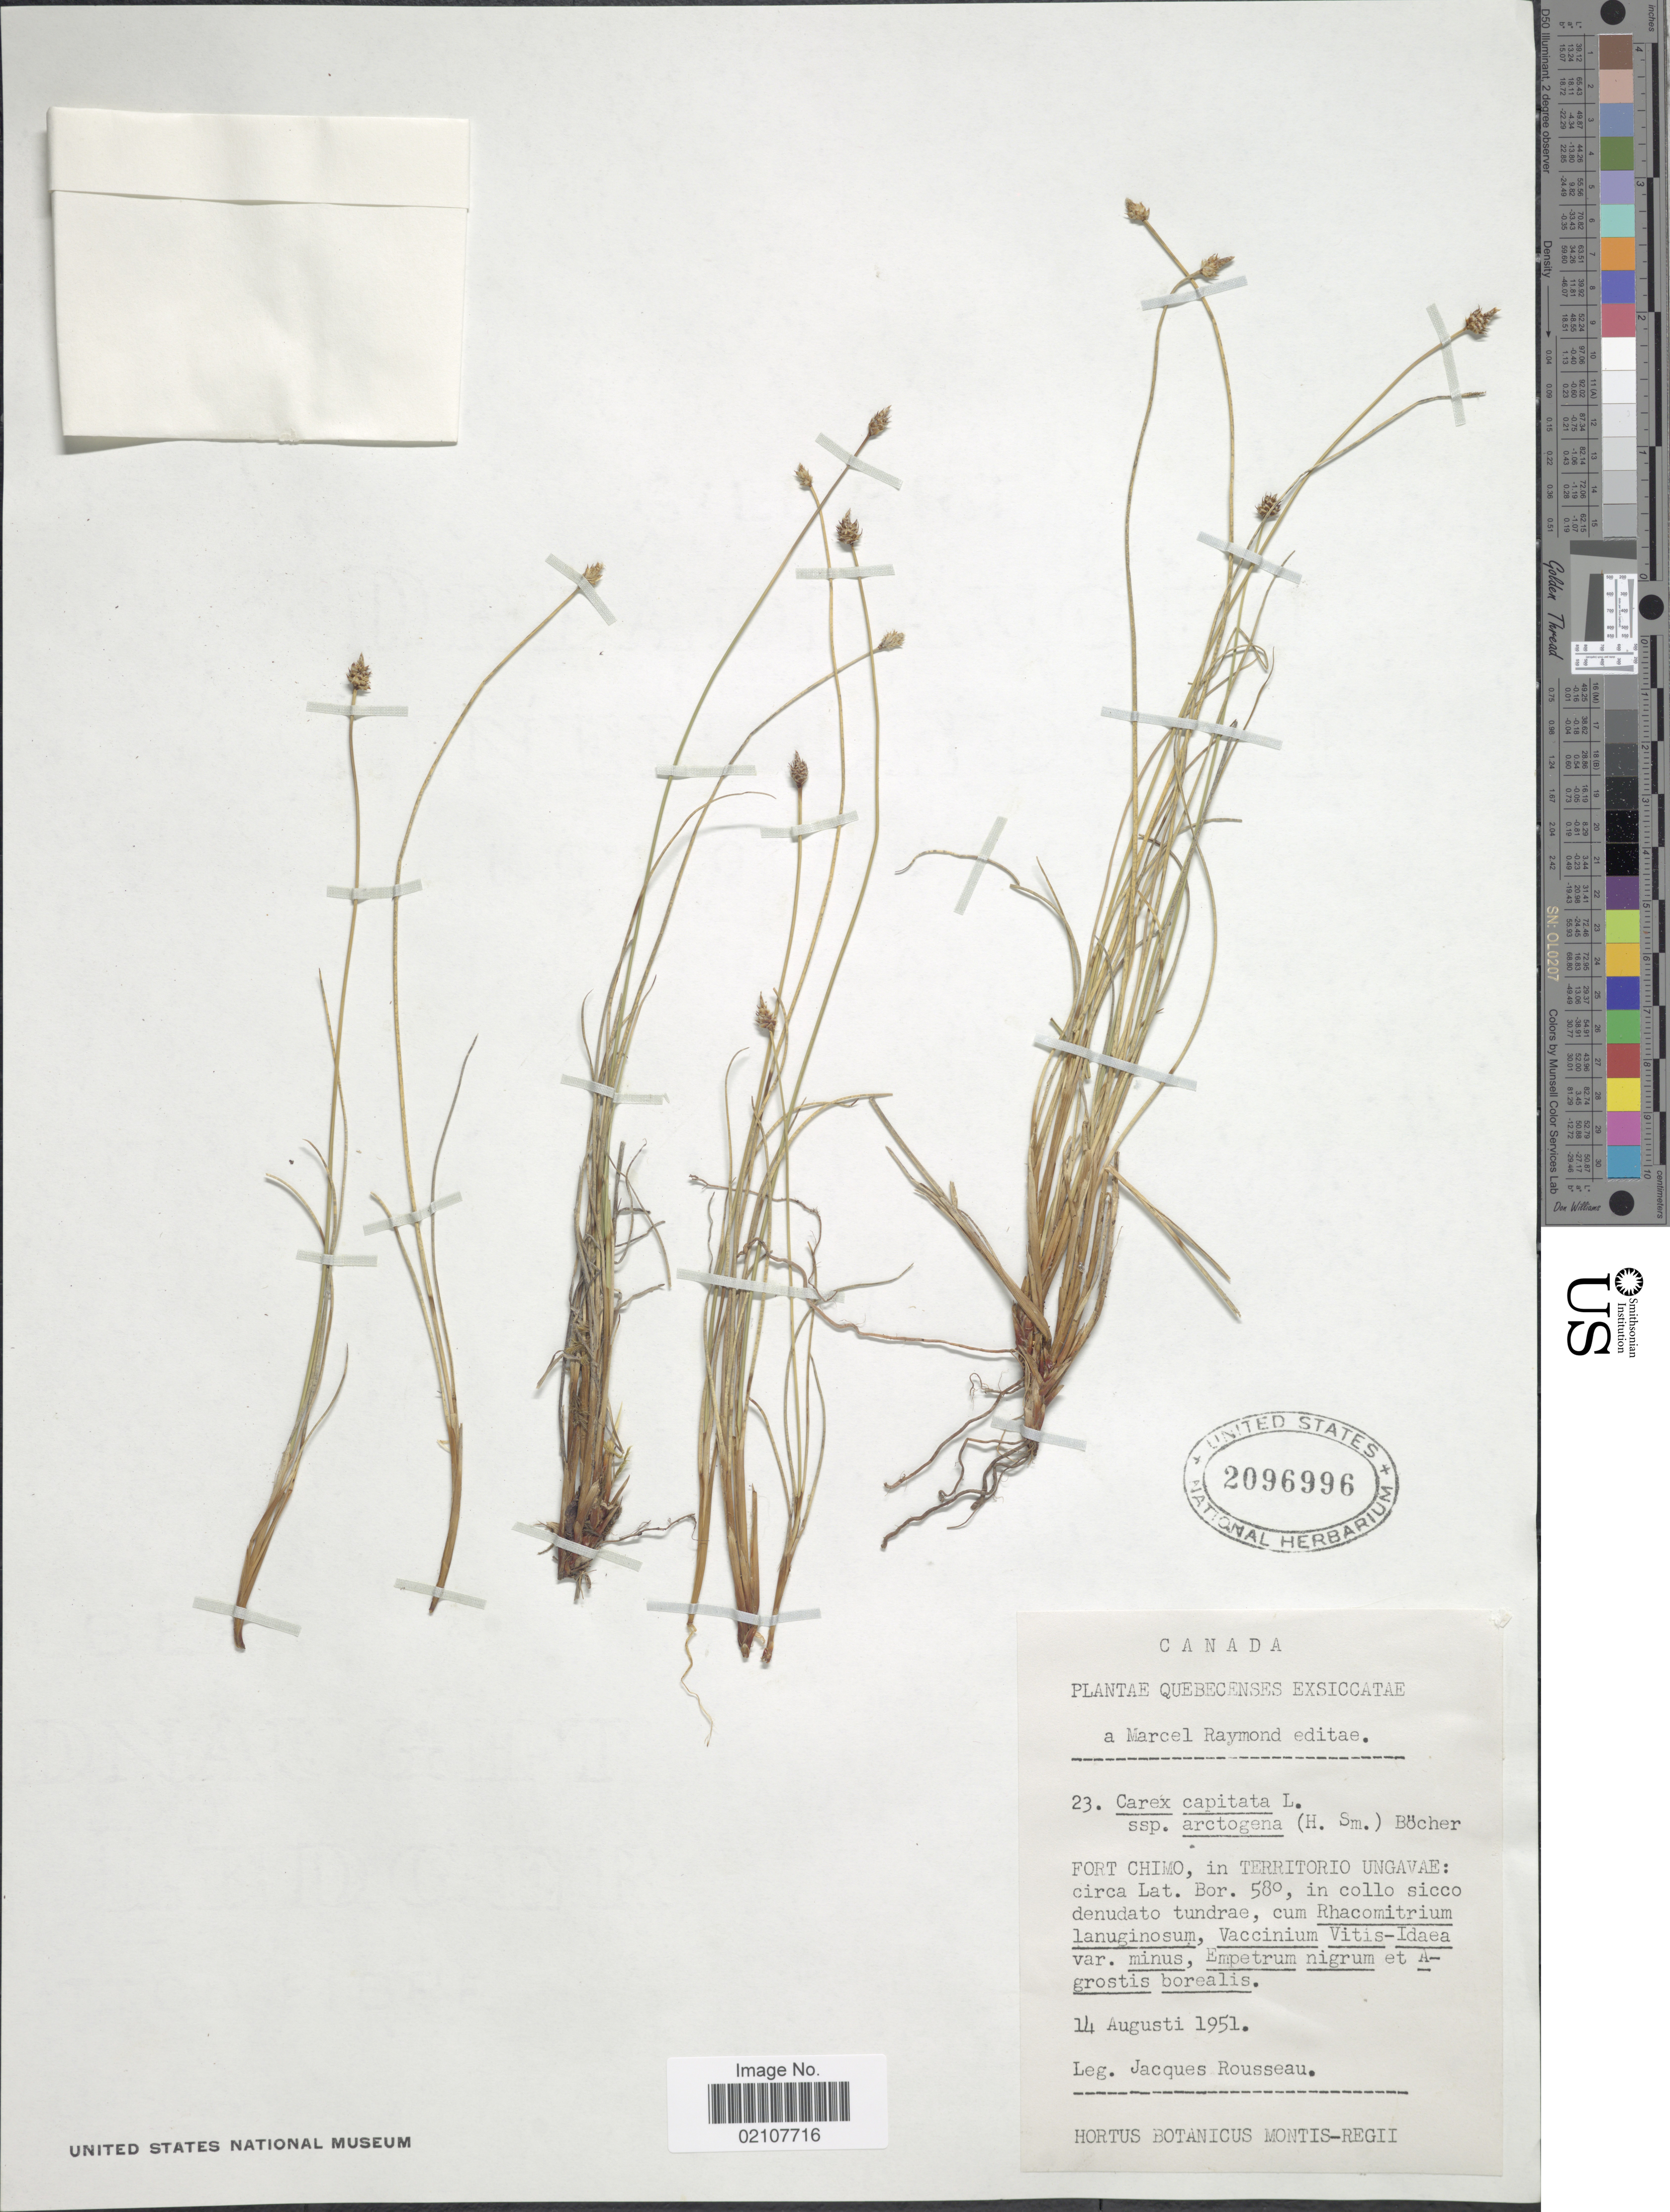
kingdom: Plantae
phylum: Tracheophyta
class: Liliopsida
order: Poales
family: Cyperaceae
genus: Carex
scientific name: Carex capitata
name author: L.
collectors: J. Rousseau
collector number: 23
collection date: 1951-08-14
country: Canada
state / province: Quebec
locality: Fort Chimo, in Territorio Ungavae.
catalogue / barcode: US 2096996